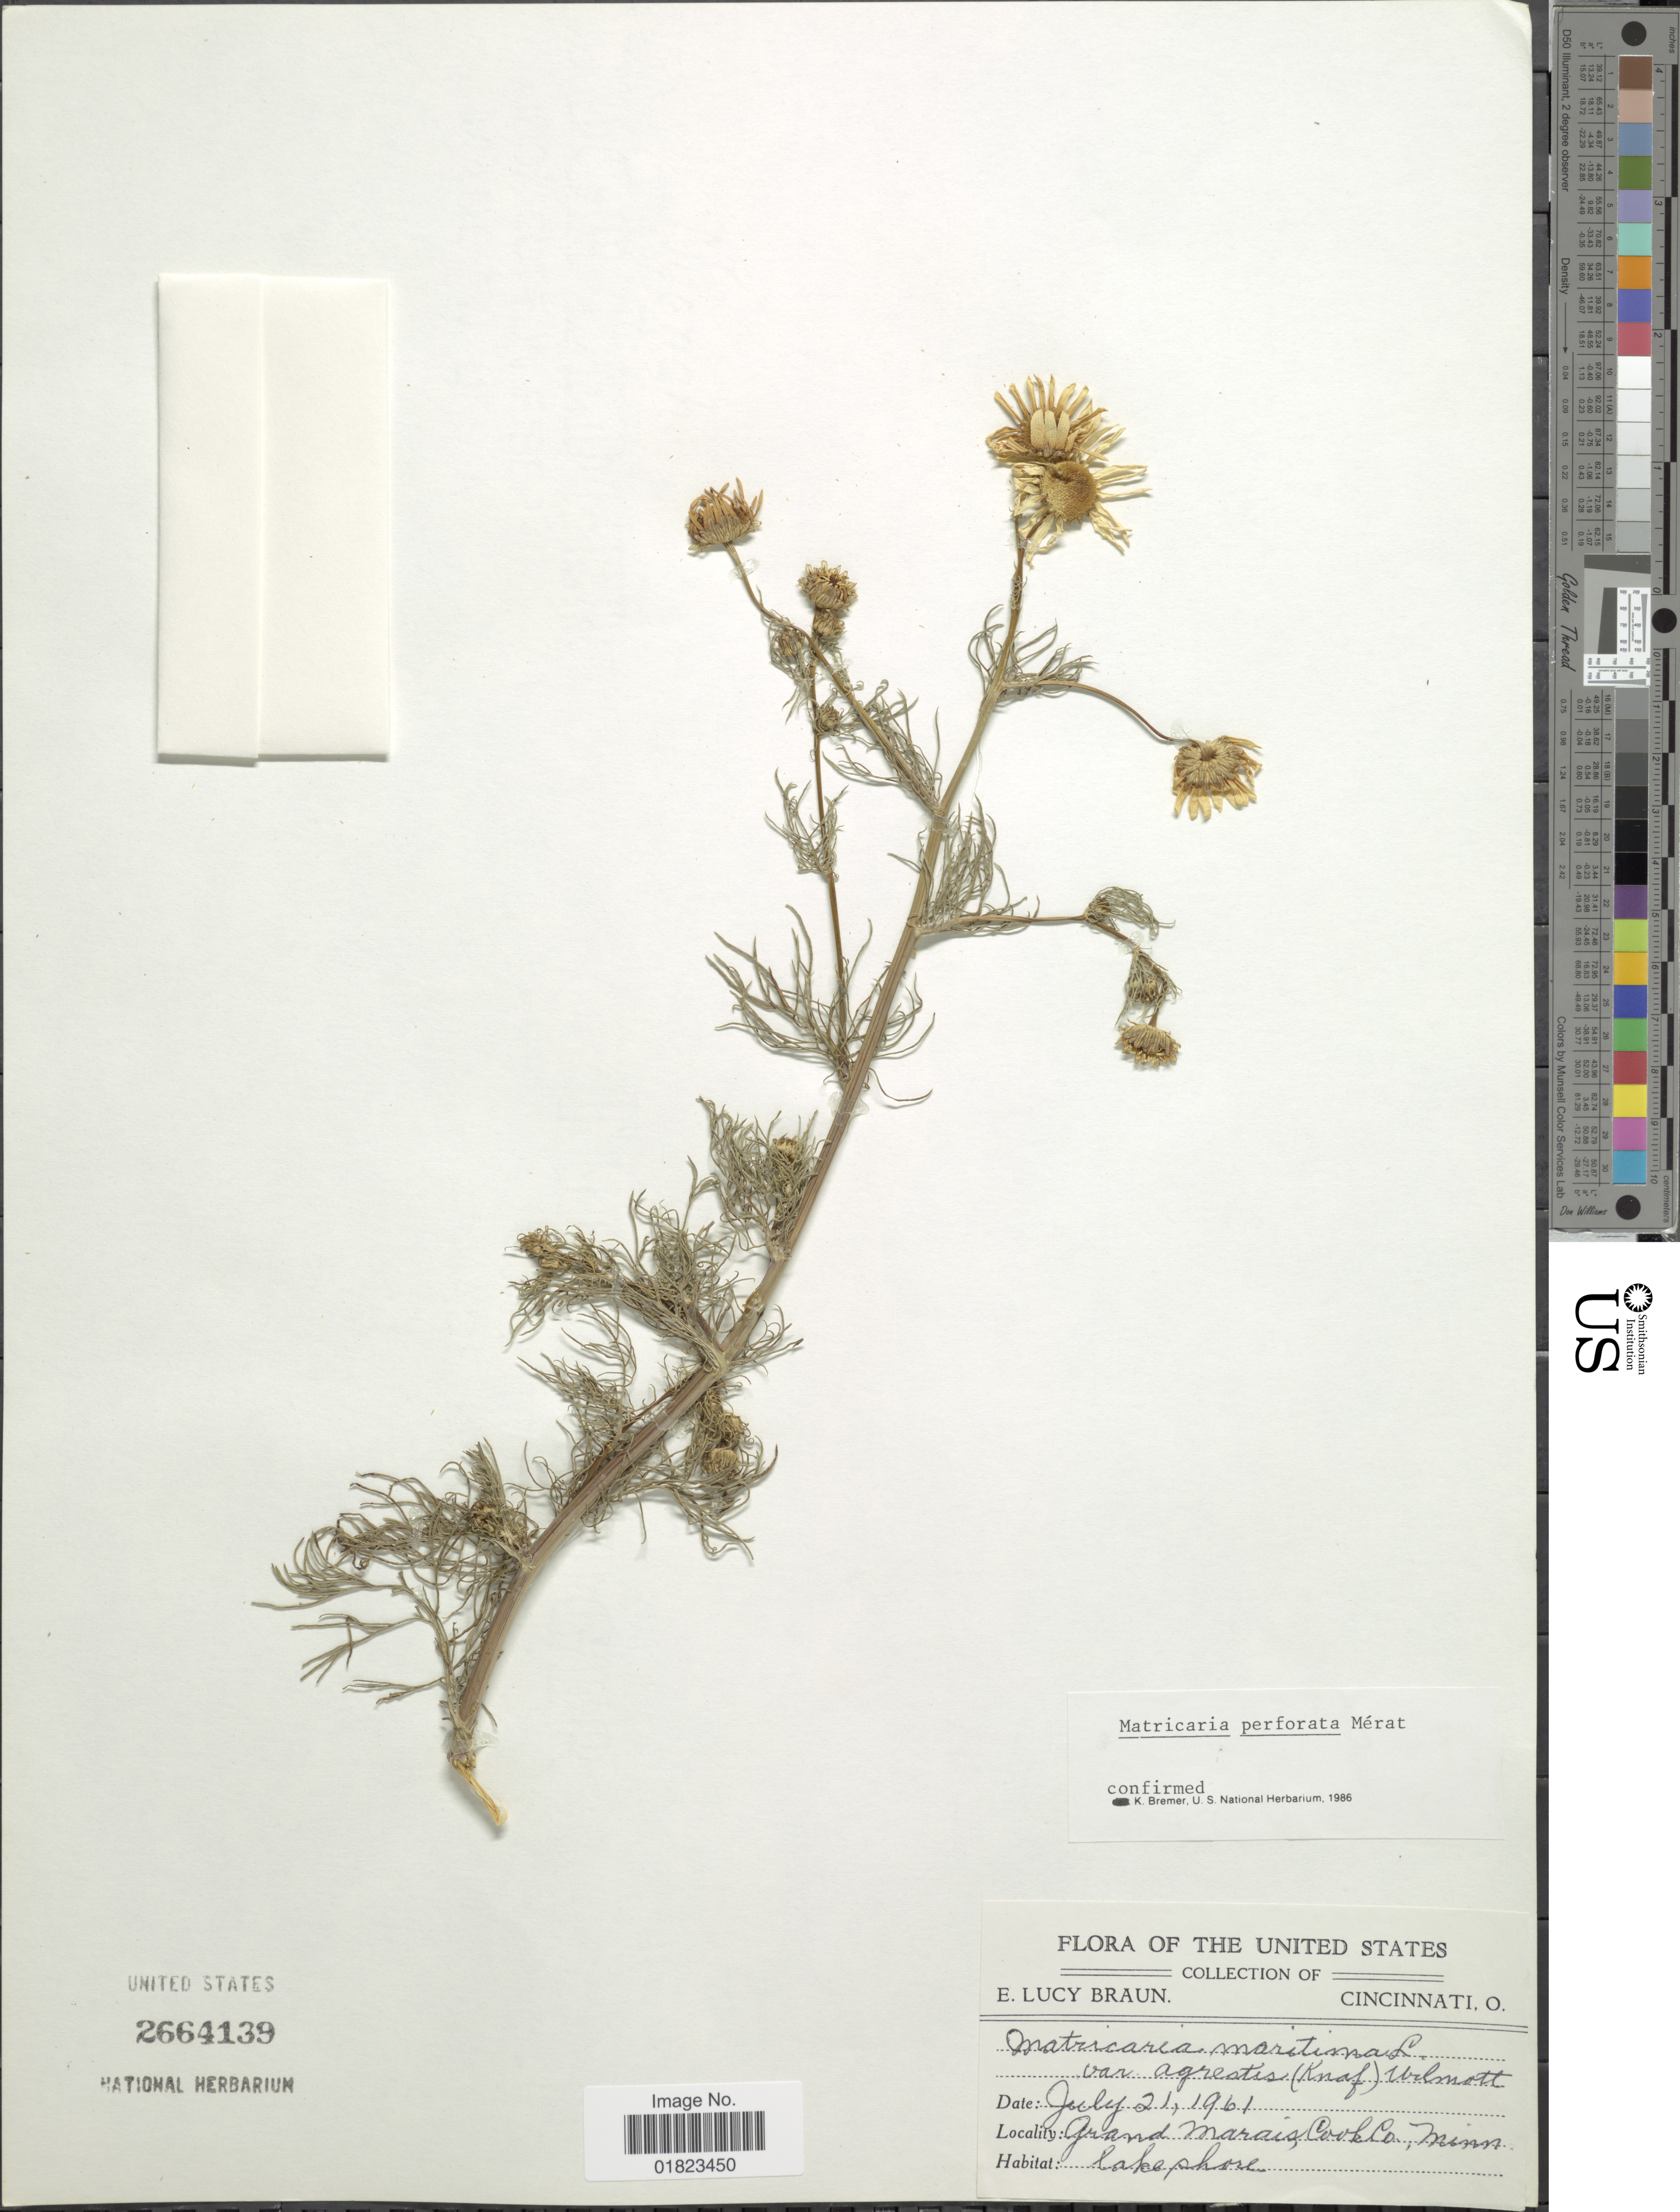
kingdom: Plantae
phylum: Tracheophyta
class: Magnoliopsida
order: Asterales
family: Asteraceae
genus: Tripleurospermum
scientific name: Tripleurospermum perforatum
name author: (Mérat) Laínz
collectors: E. L. Braun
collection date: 1961-07-21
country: United States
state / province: Minnesota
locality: Grand Marais Cook Co, Minn.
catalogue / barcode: US 2664139